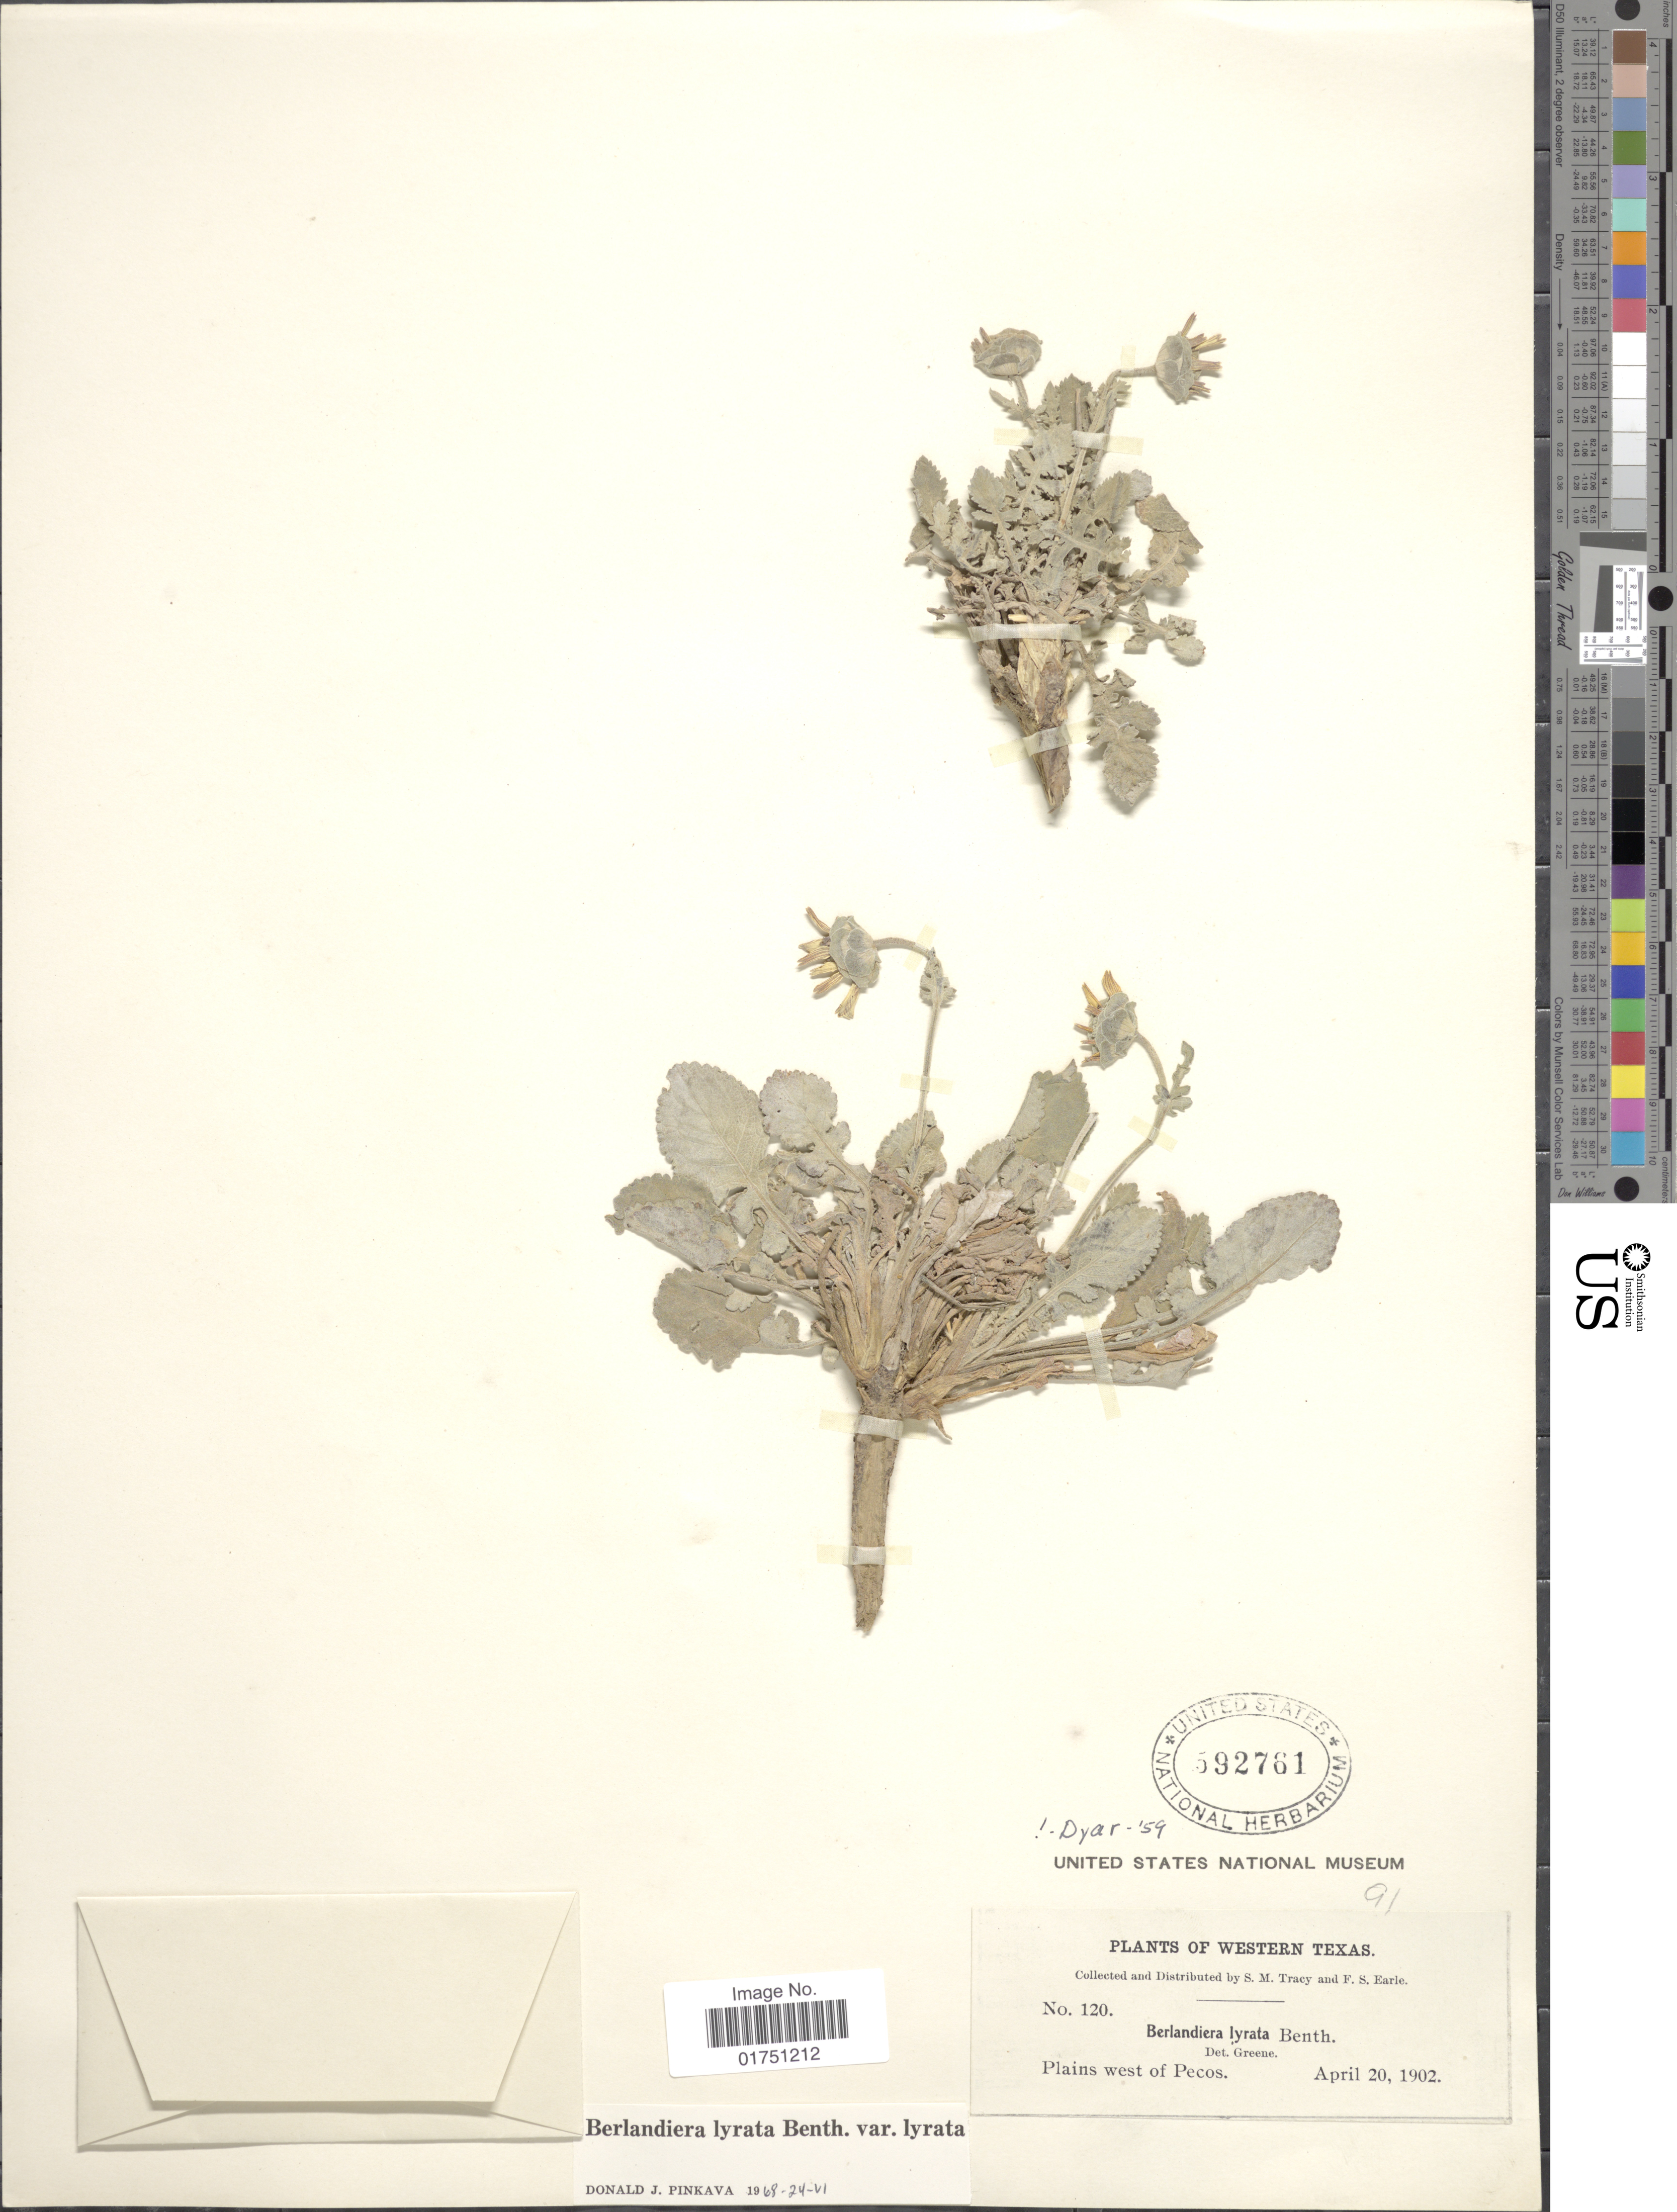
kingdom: Plantae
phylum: Tracheophyta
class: Magnoliopsida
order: Asterales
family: Asteraceae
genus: Berlandiera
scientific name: Berlandiera lyrata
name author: Benth.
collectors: S. M. Tracy & F. S. Earle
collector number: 120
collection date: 1902-04-20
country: United States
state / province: Texas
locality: Western Texas. Plains west of Pecos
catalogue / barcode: US 592761